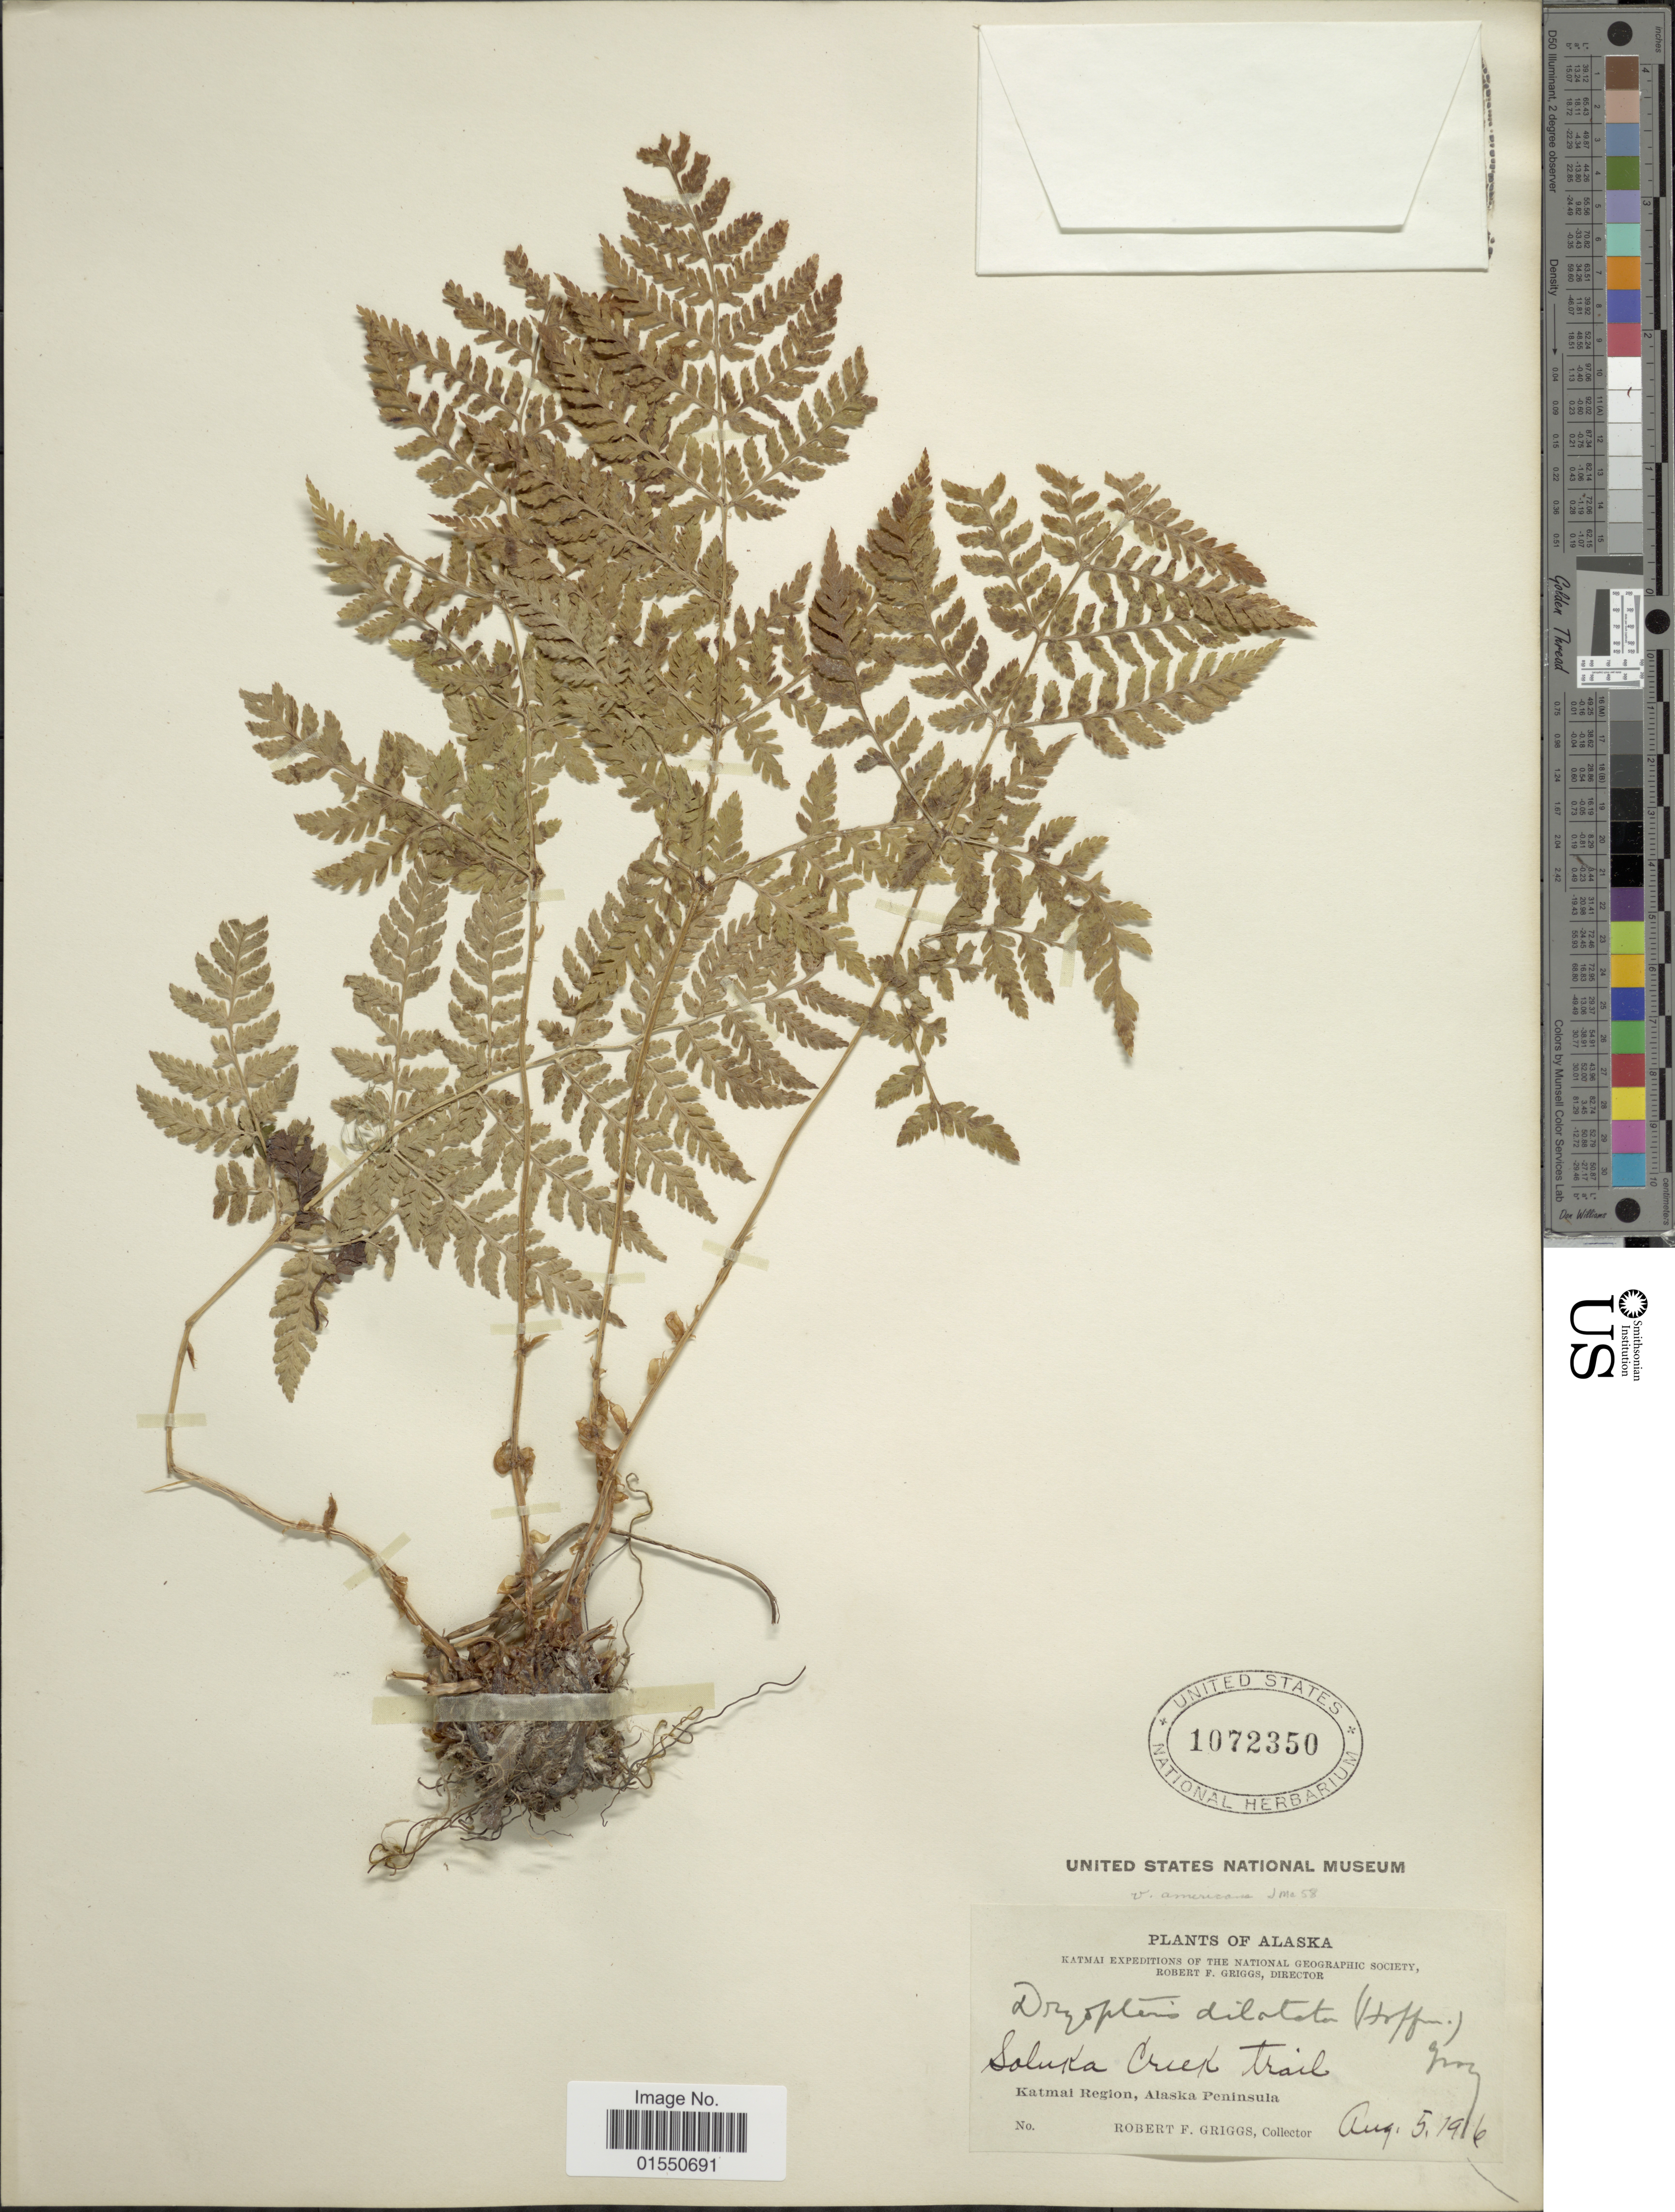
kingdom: Plantae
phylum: Tracheophyta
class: Polypodiopsida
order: Polypodiales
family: Dryopteridaceae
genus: Dryopteris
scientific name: Dryopteris expansa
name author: (C. Presl) Fraser-Jenk. & Jermy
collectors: R. F. Griggs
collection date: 1916-08-05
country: United States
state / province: Alaska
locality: Soluka Creek Trail, Katmai Region, Alaska Peninsula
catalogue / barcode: US 1072350